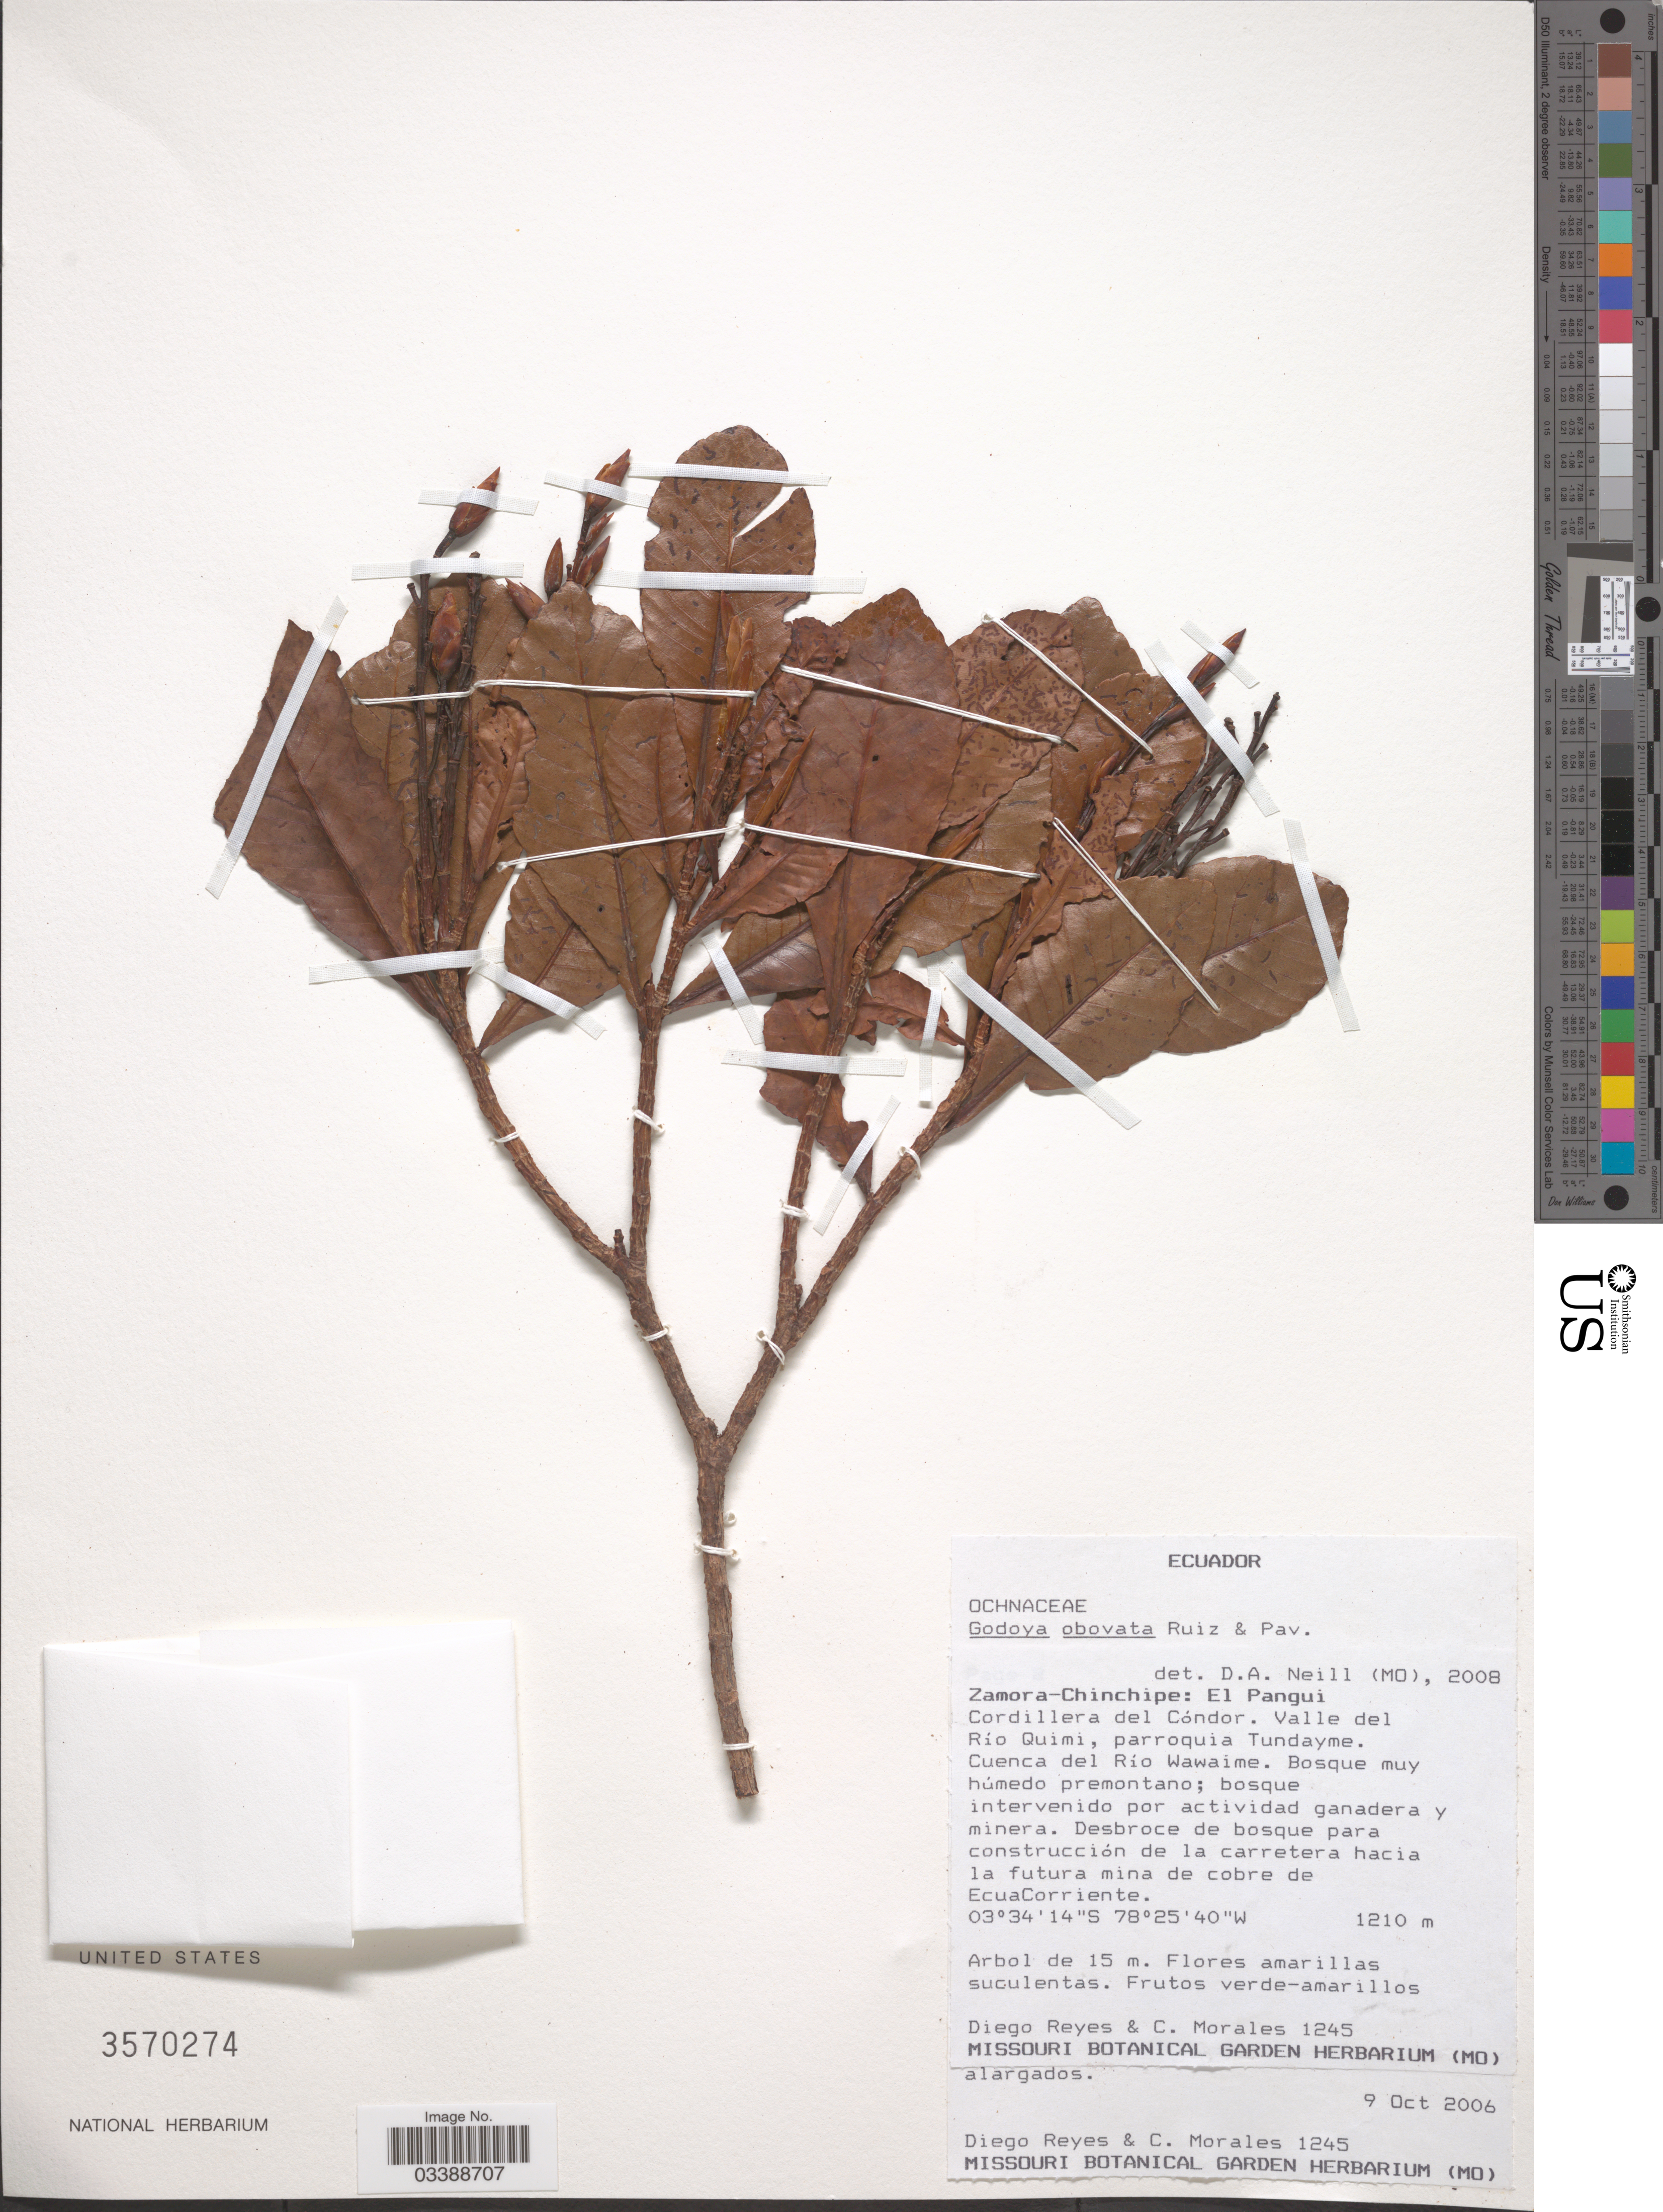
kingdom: Plantae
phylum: Tracheophyta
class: Magnoliopsida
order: Malpighiales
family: Ochnaceae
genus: Godoya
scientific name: Godoya obovata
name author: Ruiz & Pav.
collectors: D. Reyes & C. Morales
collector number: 1245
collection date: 2006-10-09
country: Ecuador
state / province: Zamora-Chinchipe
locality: El Pangui. Cordillera del Cóndor. Valle del Río Quimi, parroquia Tundayme. Cuenca del Río Wawaime. Hacia la futura mina de cobre de EcuaCorriente.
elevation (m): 1210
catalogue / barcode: US 3570274